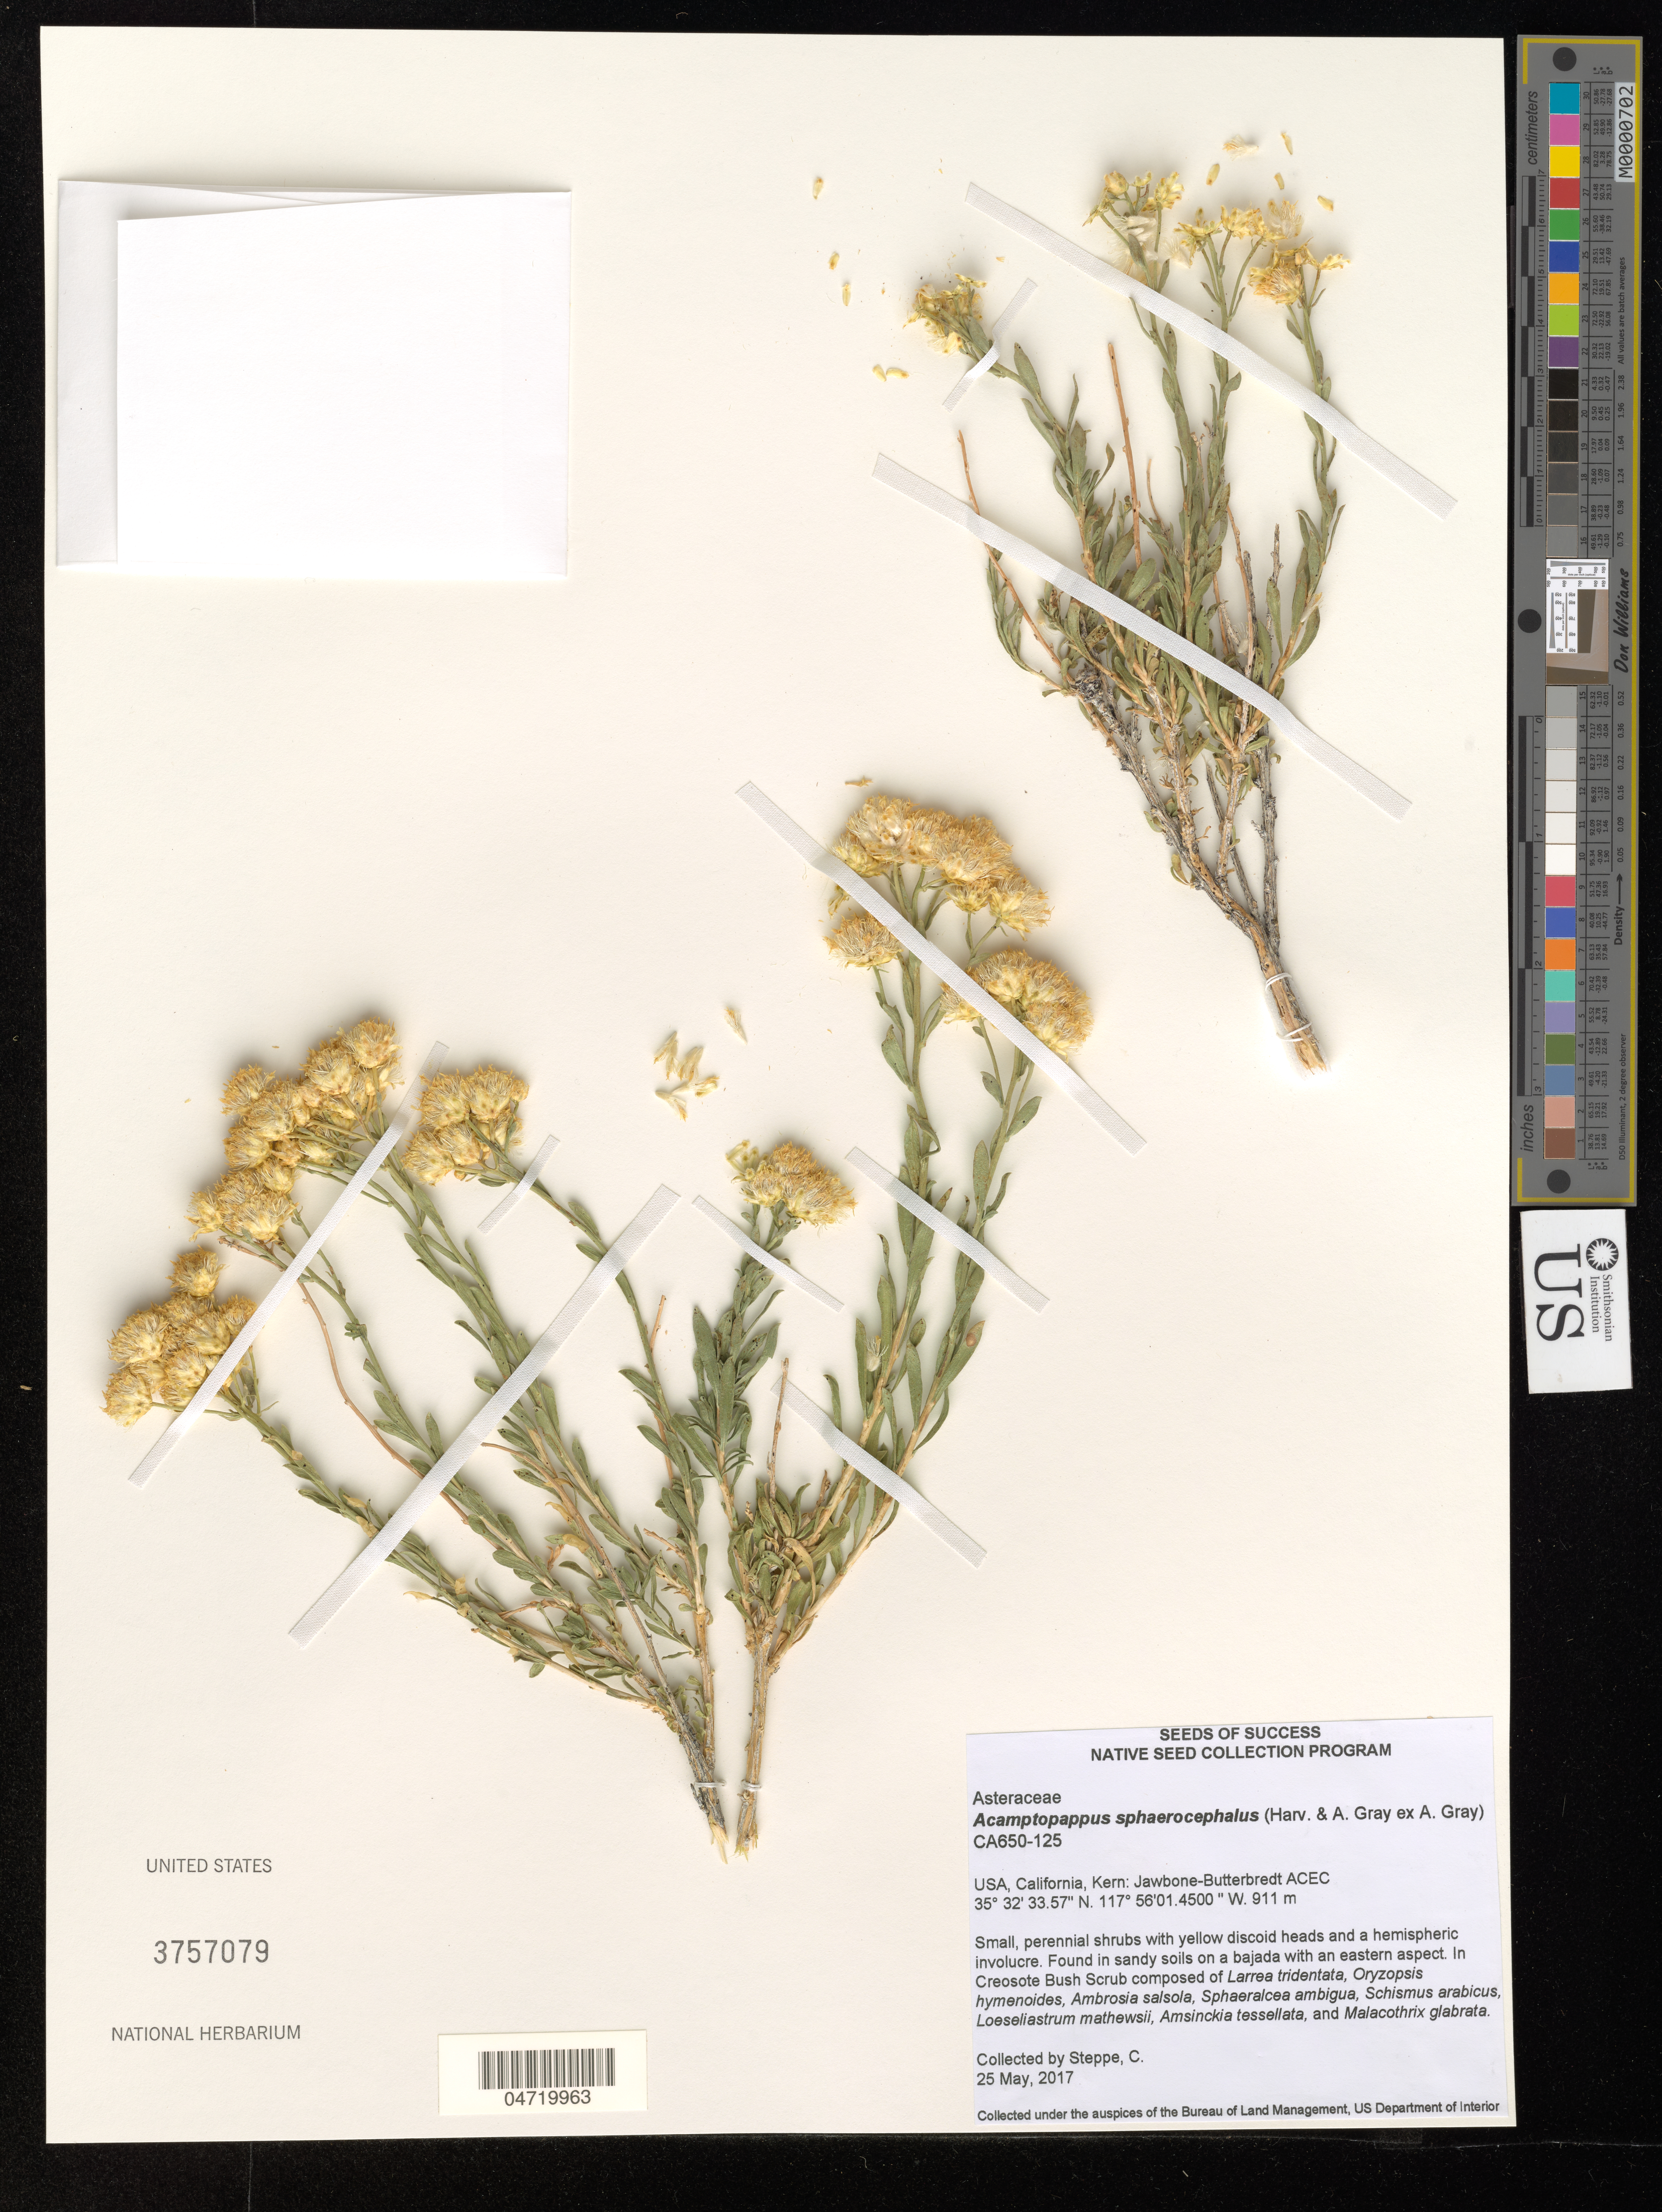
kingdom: Plantae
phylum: Tracheophyta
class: Magnoliopsida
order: Asterales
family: Asteraceae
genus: Acamptopappus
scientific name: Acamptopappus sphaerocephalus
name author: A. Gray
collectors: C. Steppe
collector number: CA650-125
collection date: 2017-05-25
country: United States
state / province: California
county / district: Kern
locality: Kern: Jawbone-Butterbredt ACEC.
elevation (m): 911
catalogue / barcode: US 3757079